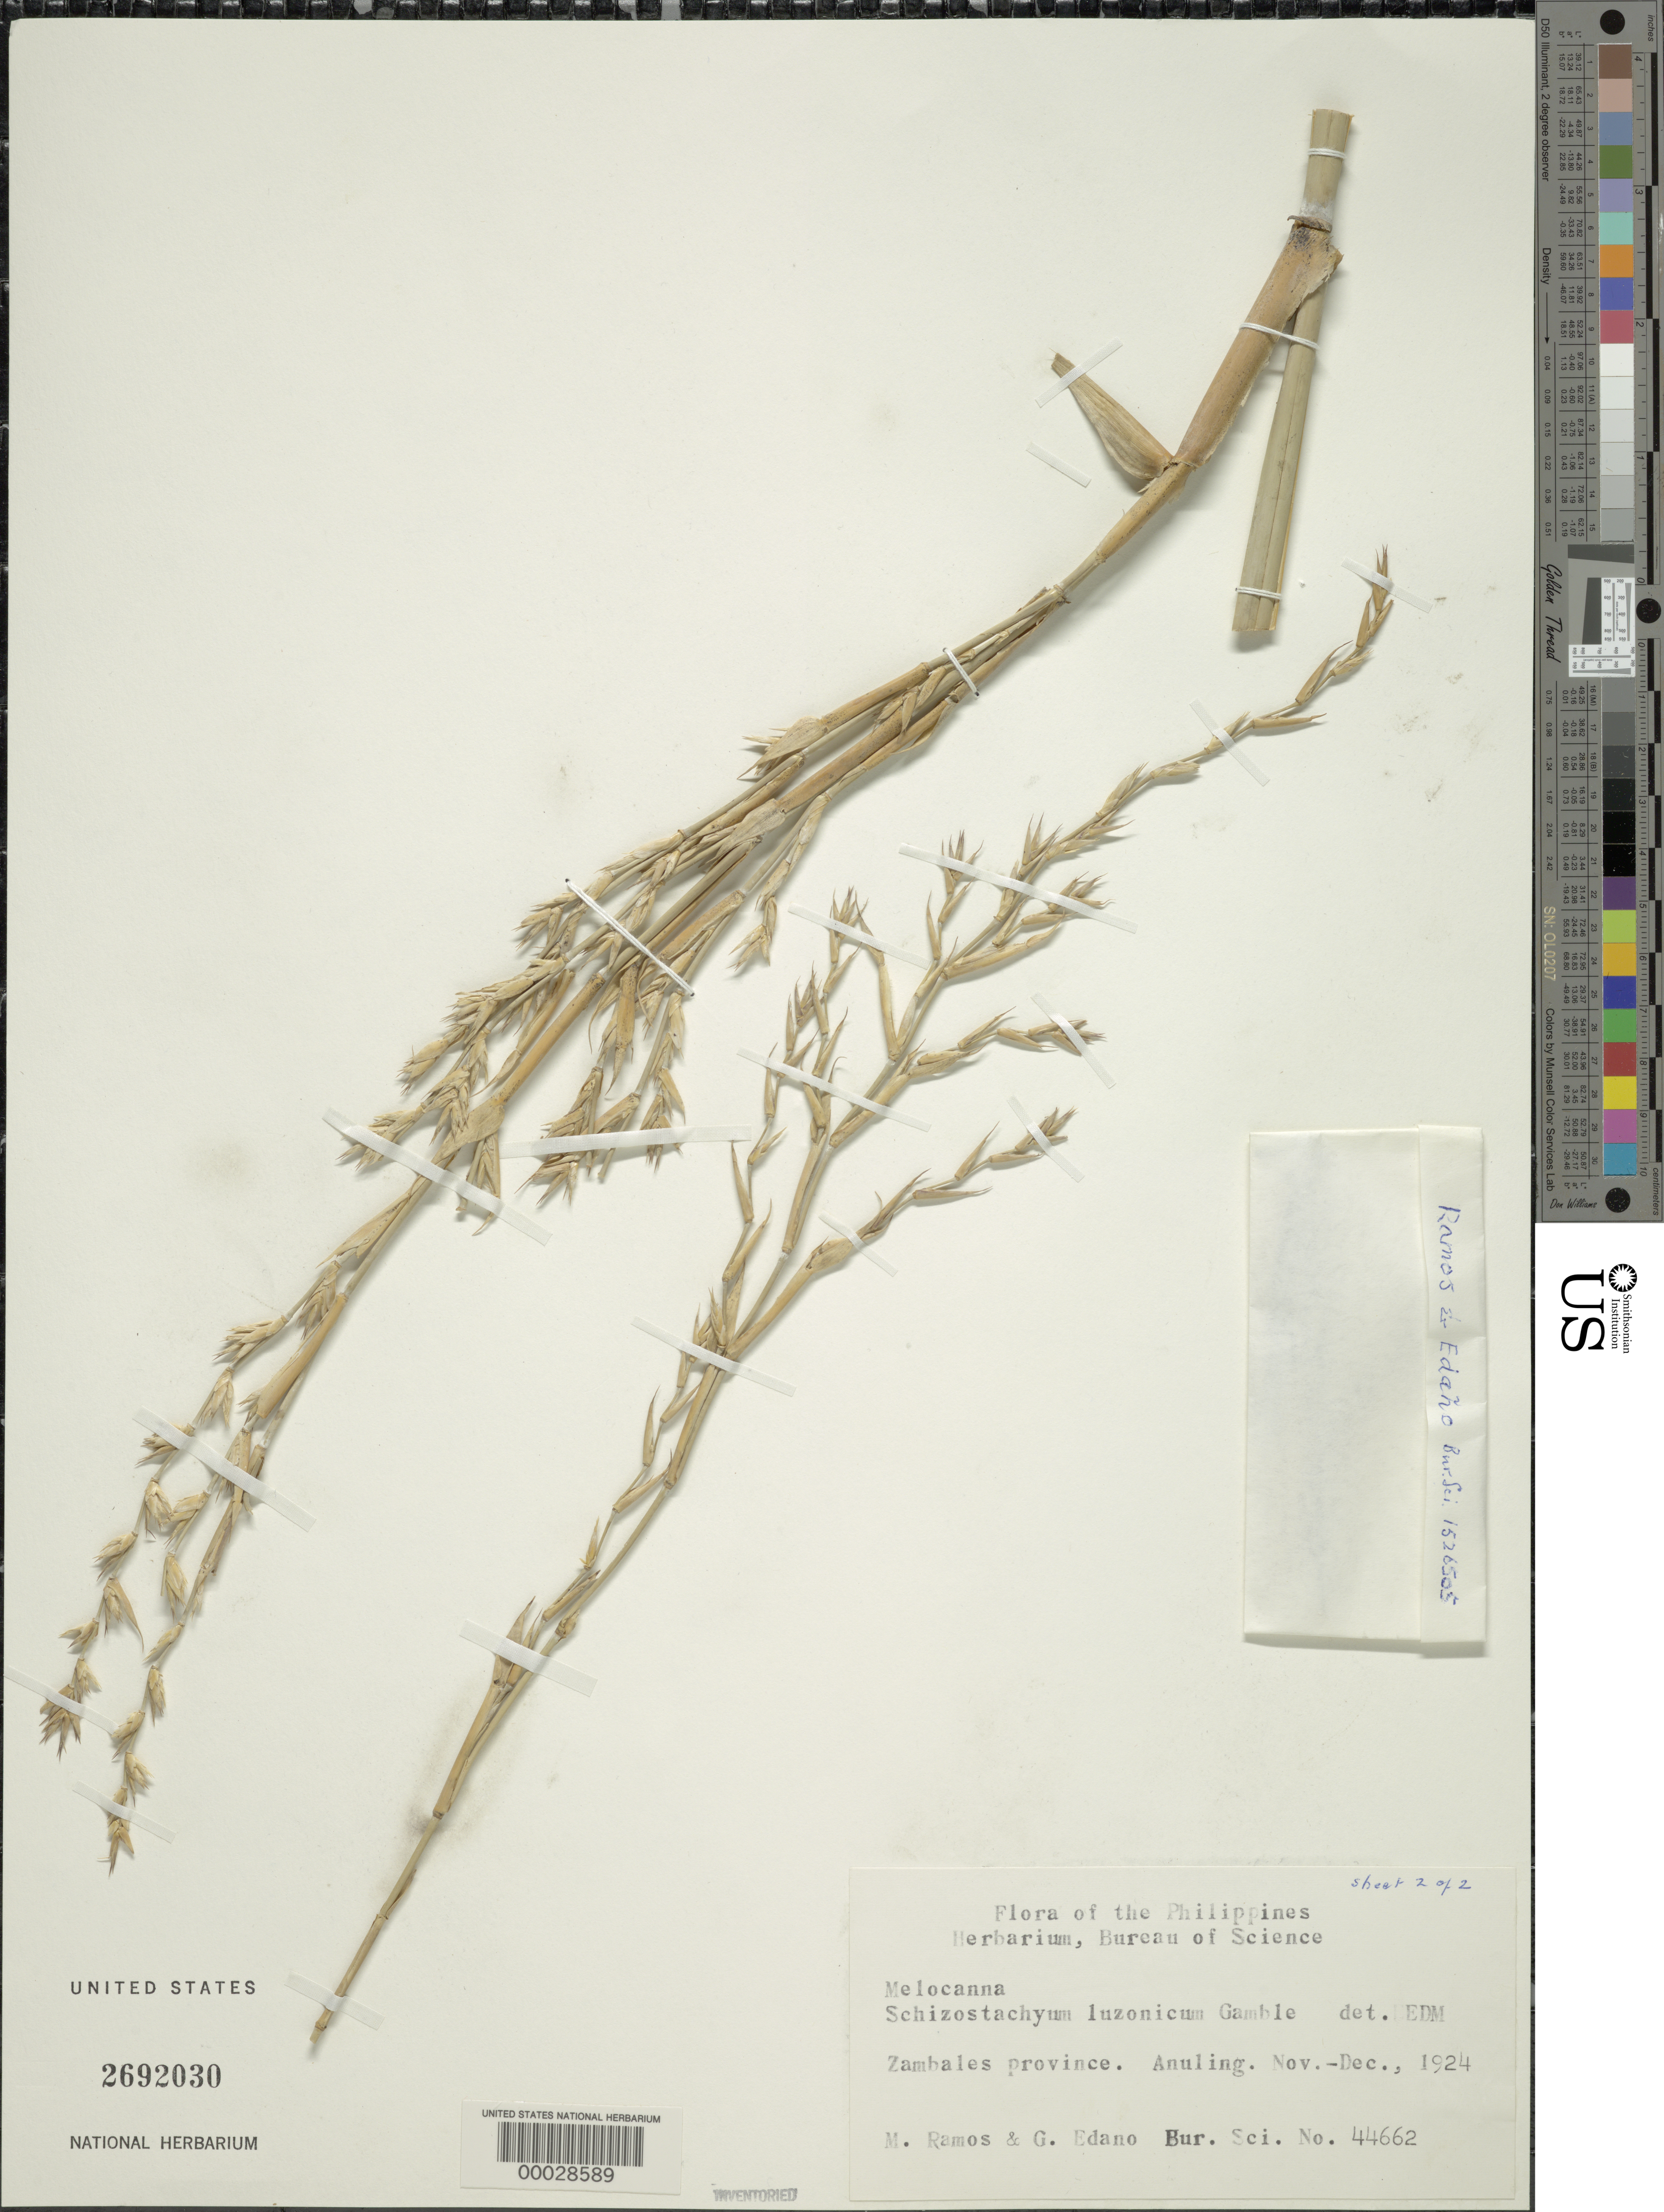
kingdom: Plantae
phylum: Tracheophyta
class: Liliopsida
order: Poales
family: Poaceae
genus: Melocanna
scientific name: Melocanna luzonica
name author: (Gamble)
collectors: M. Ramos & G. E. Edaño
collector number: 44662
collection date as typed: Nov 1924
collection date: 1924-11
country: Philippines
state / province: Central Luzon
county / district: Zambales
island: Luzon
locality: Anuling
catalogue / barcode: US 2692030